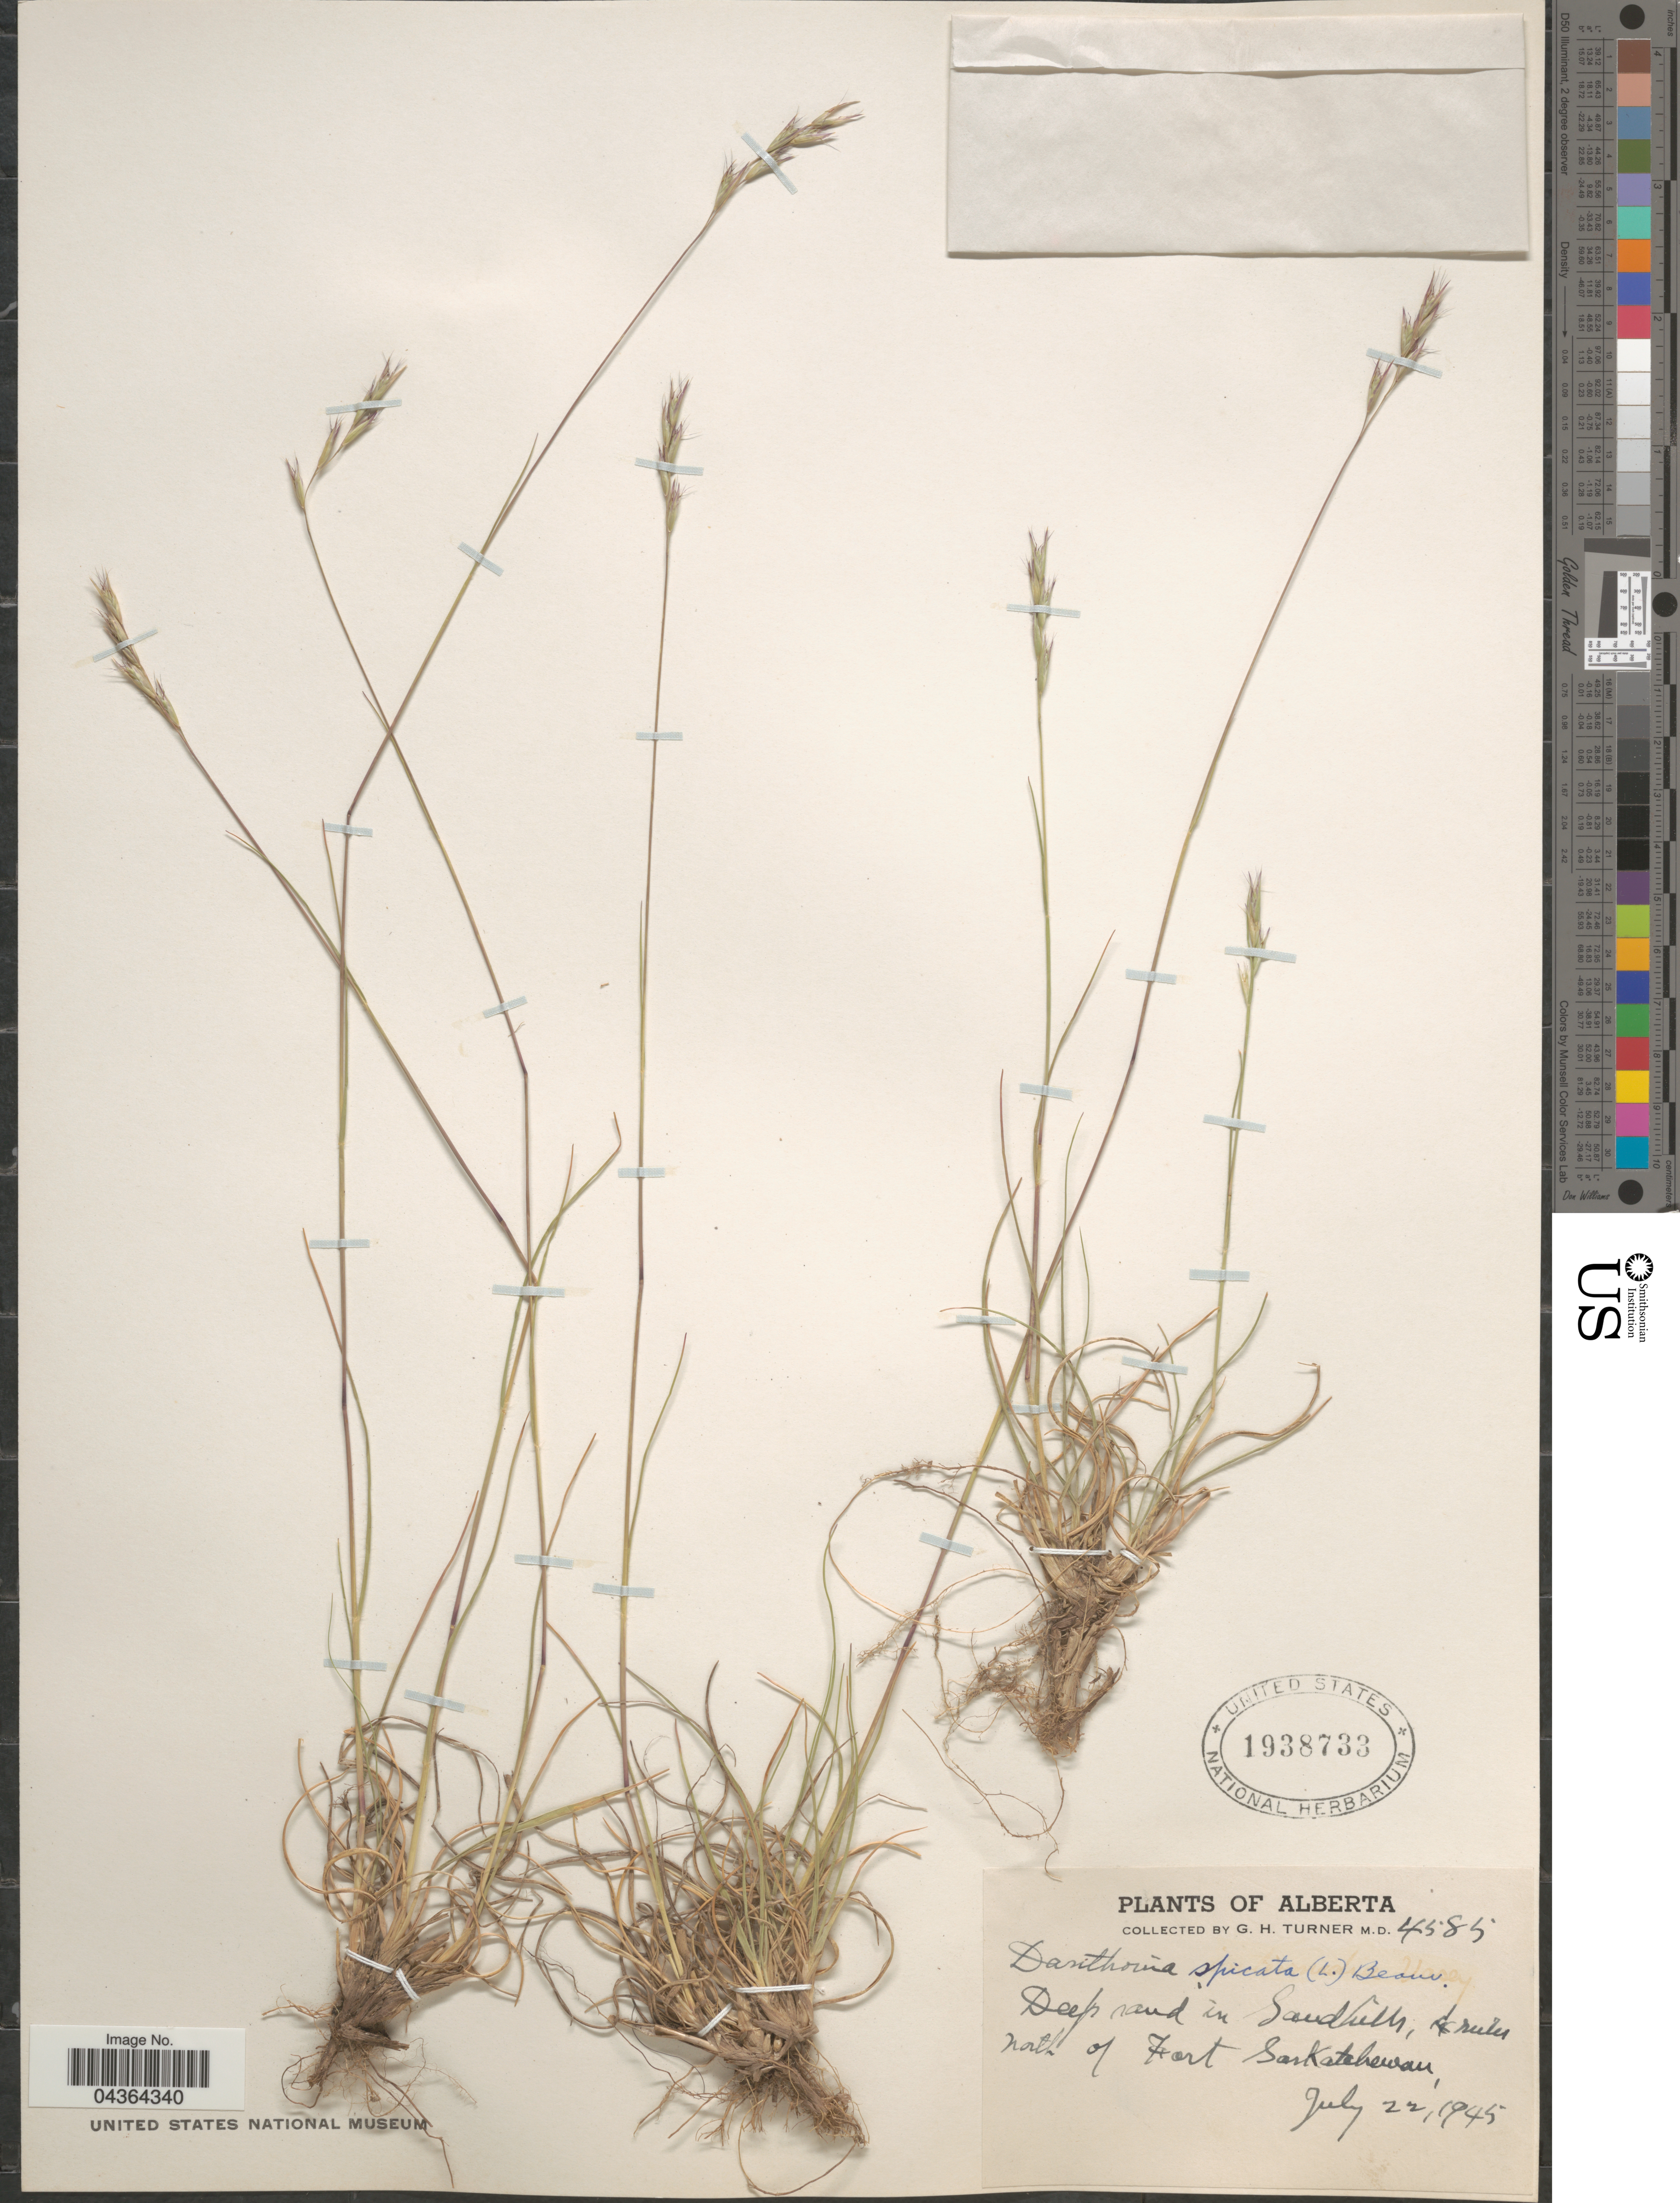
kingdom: Plantae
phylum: Tracheophyta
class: Liliopsida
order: Poales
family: Poaceae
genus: Danthonia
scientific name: Danthonia spicata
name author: (L.) P. Beauv. ex Roem. & Schult.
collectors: G. H. Turner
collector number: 4585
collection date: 1945-07-22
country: Canada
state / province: Alberta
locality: Deep sand in Sandhills, 4 miles north of Fort Saskatchewan.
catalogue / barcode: US 1938733